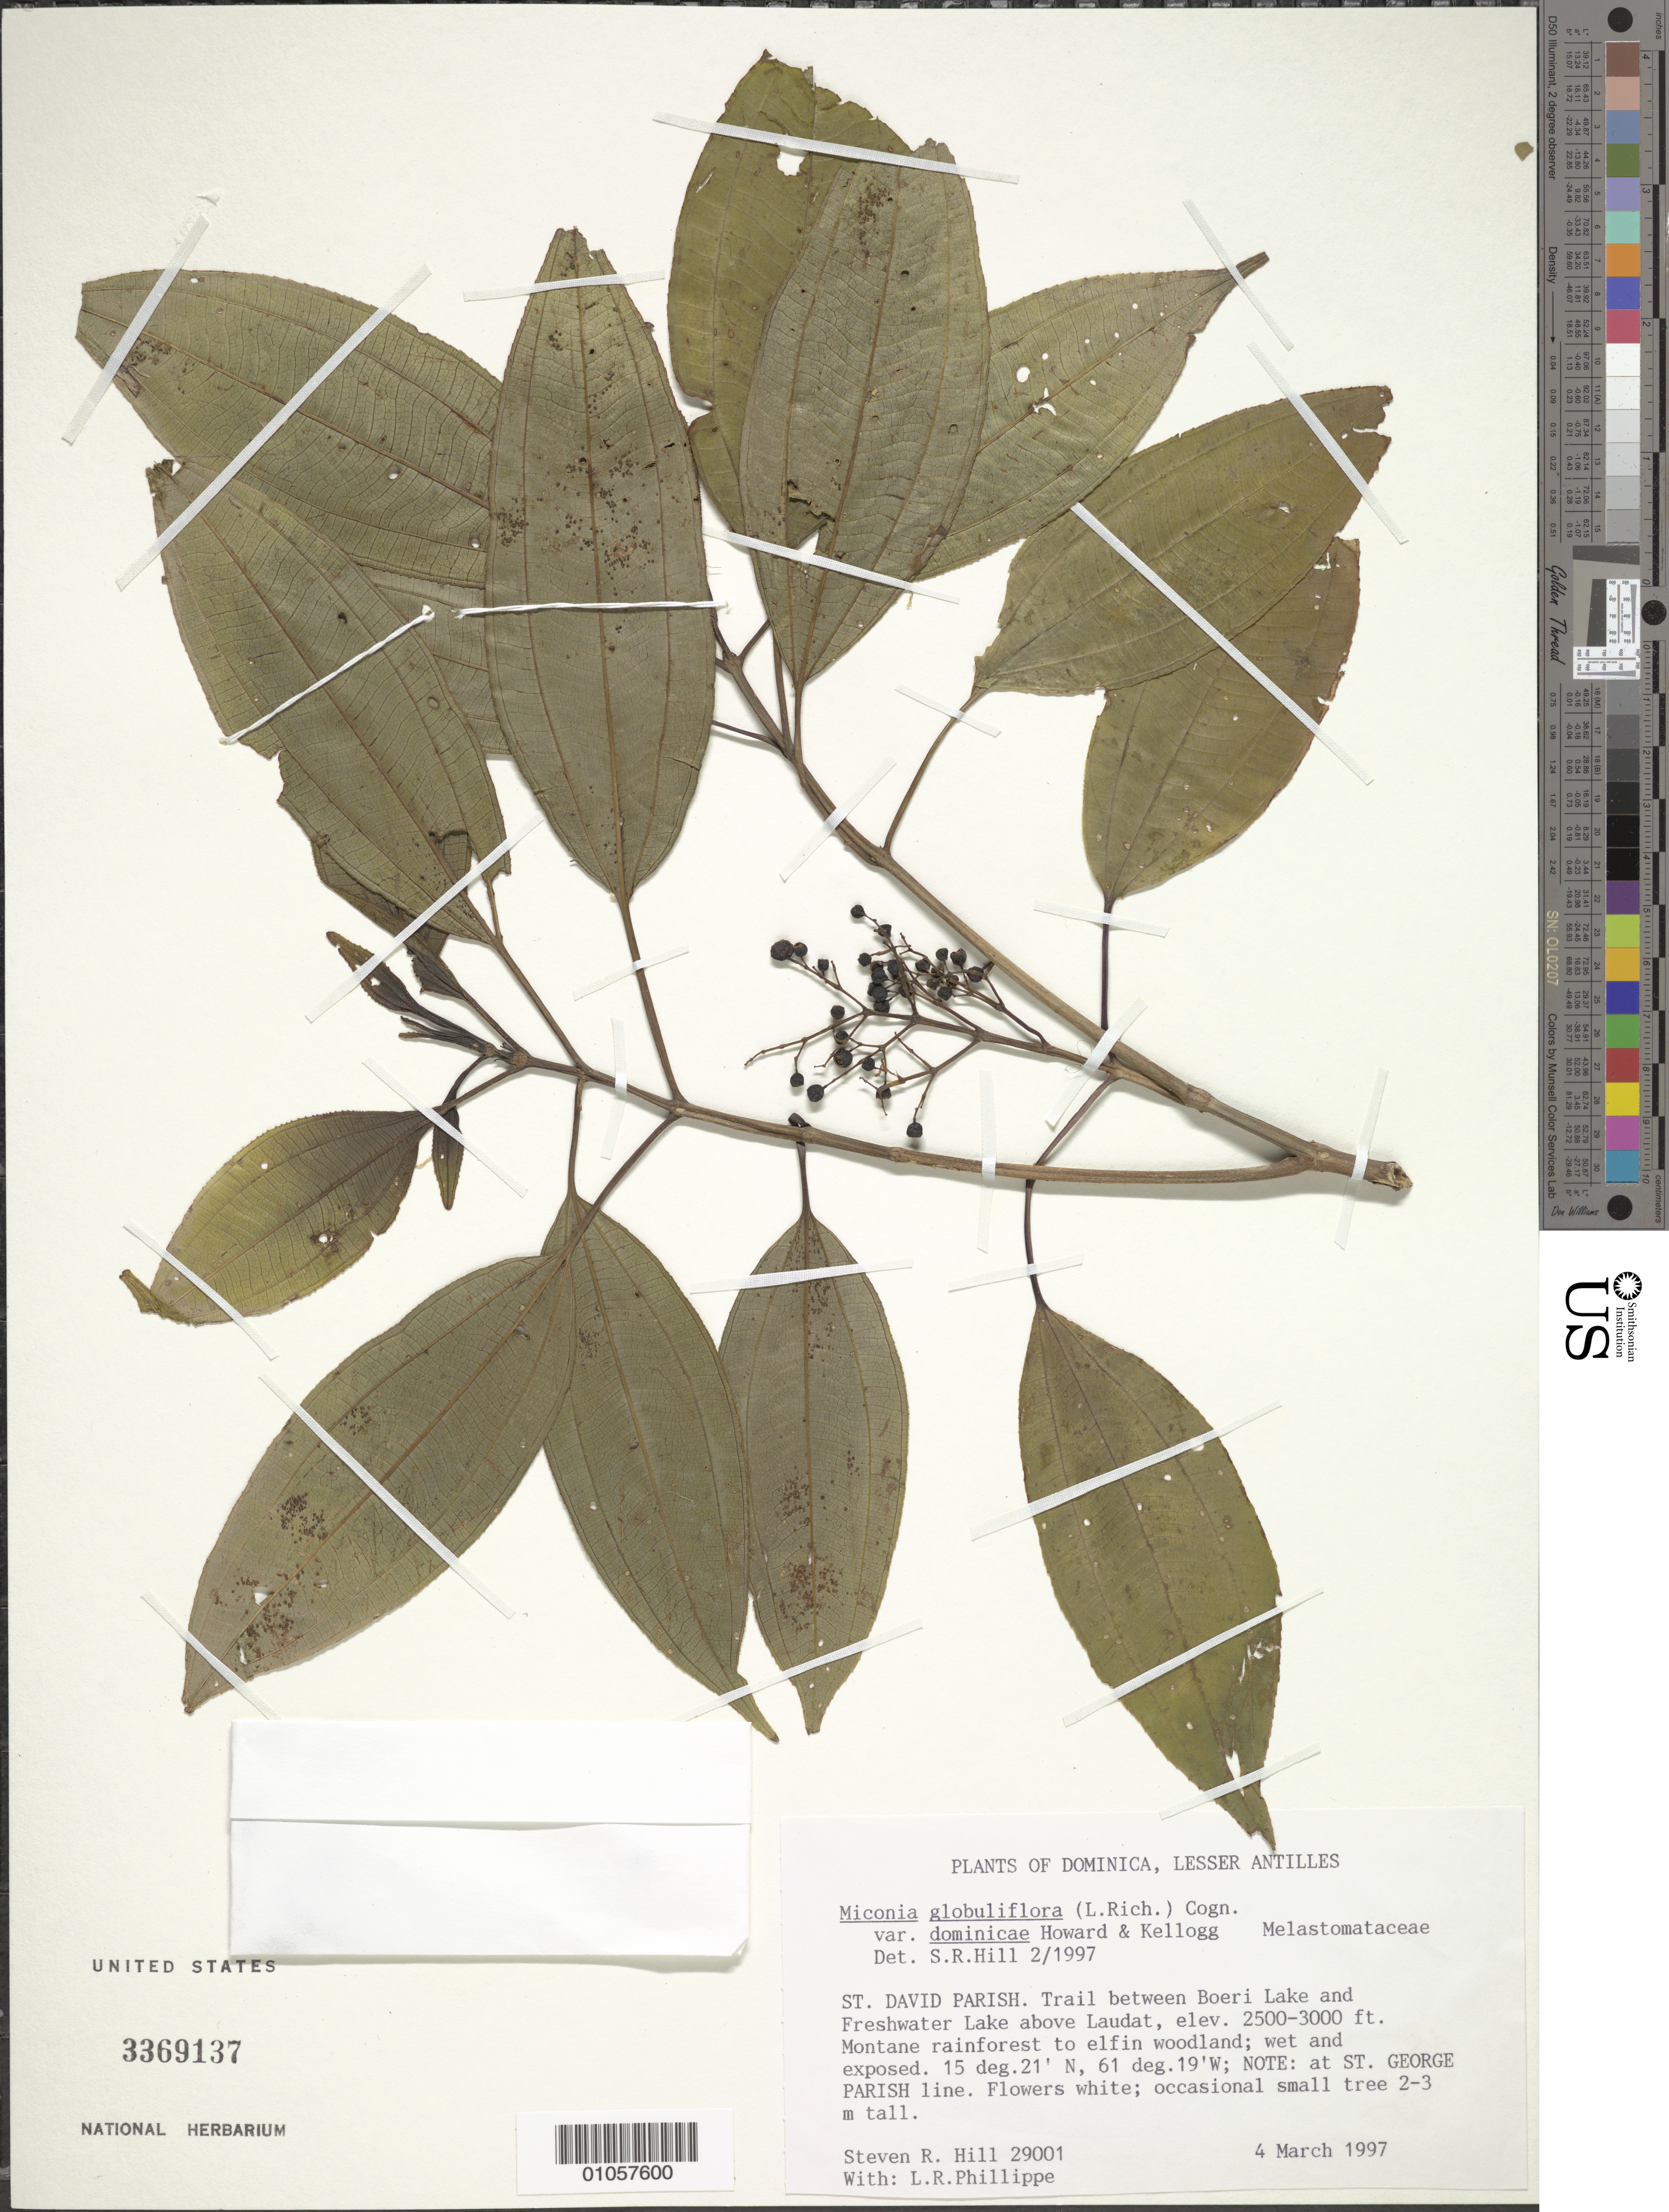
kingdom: Plantae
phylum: Tracheophyta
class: Magnoliopsida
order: Myrtales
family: Melastomataceae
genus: Miconia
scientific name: Miconia globuliflora var. dominicae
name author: R.A. Howard & E.A. Kellogg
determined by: Hill, Steven R.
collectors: S. R. Hill & L. Phillippe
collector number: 29001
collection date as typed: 04 Mar 1997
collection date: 1997-03-04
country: Dominica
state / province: St. David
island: Dominica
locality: Trail between Boeri Lake and Freshwater Lake above Laudat.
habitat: Montane rainforest to elfin woodland; wet and exposed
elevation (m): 762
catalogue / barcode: US 3369137